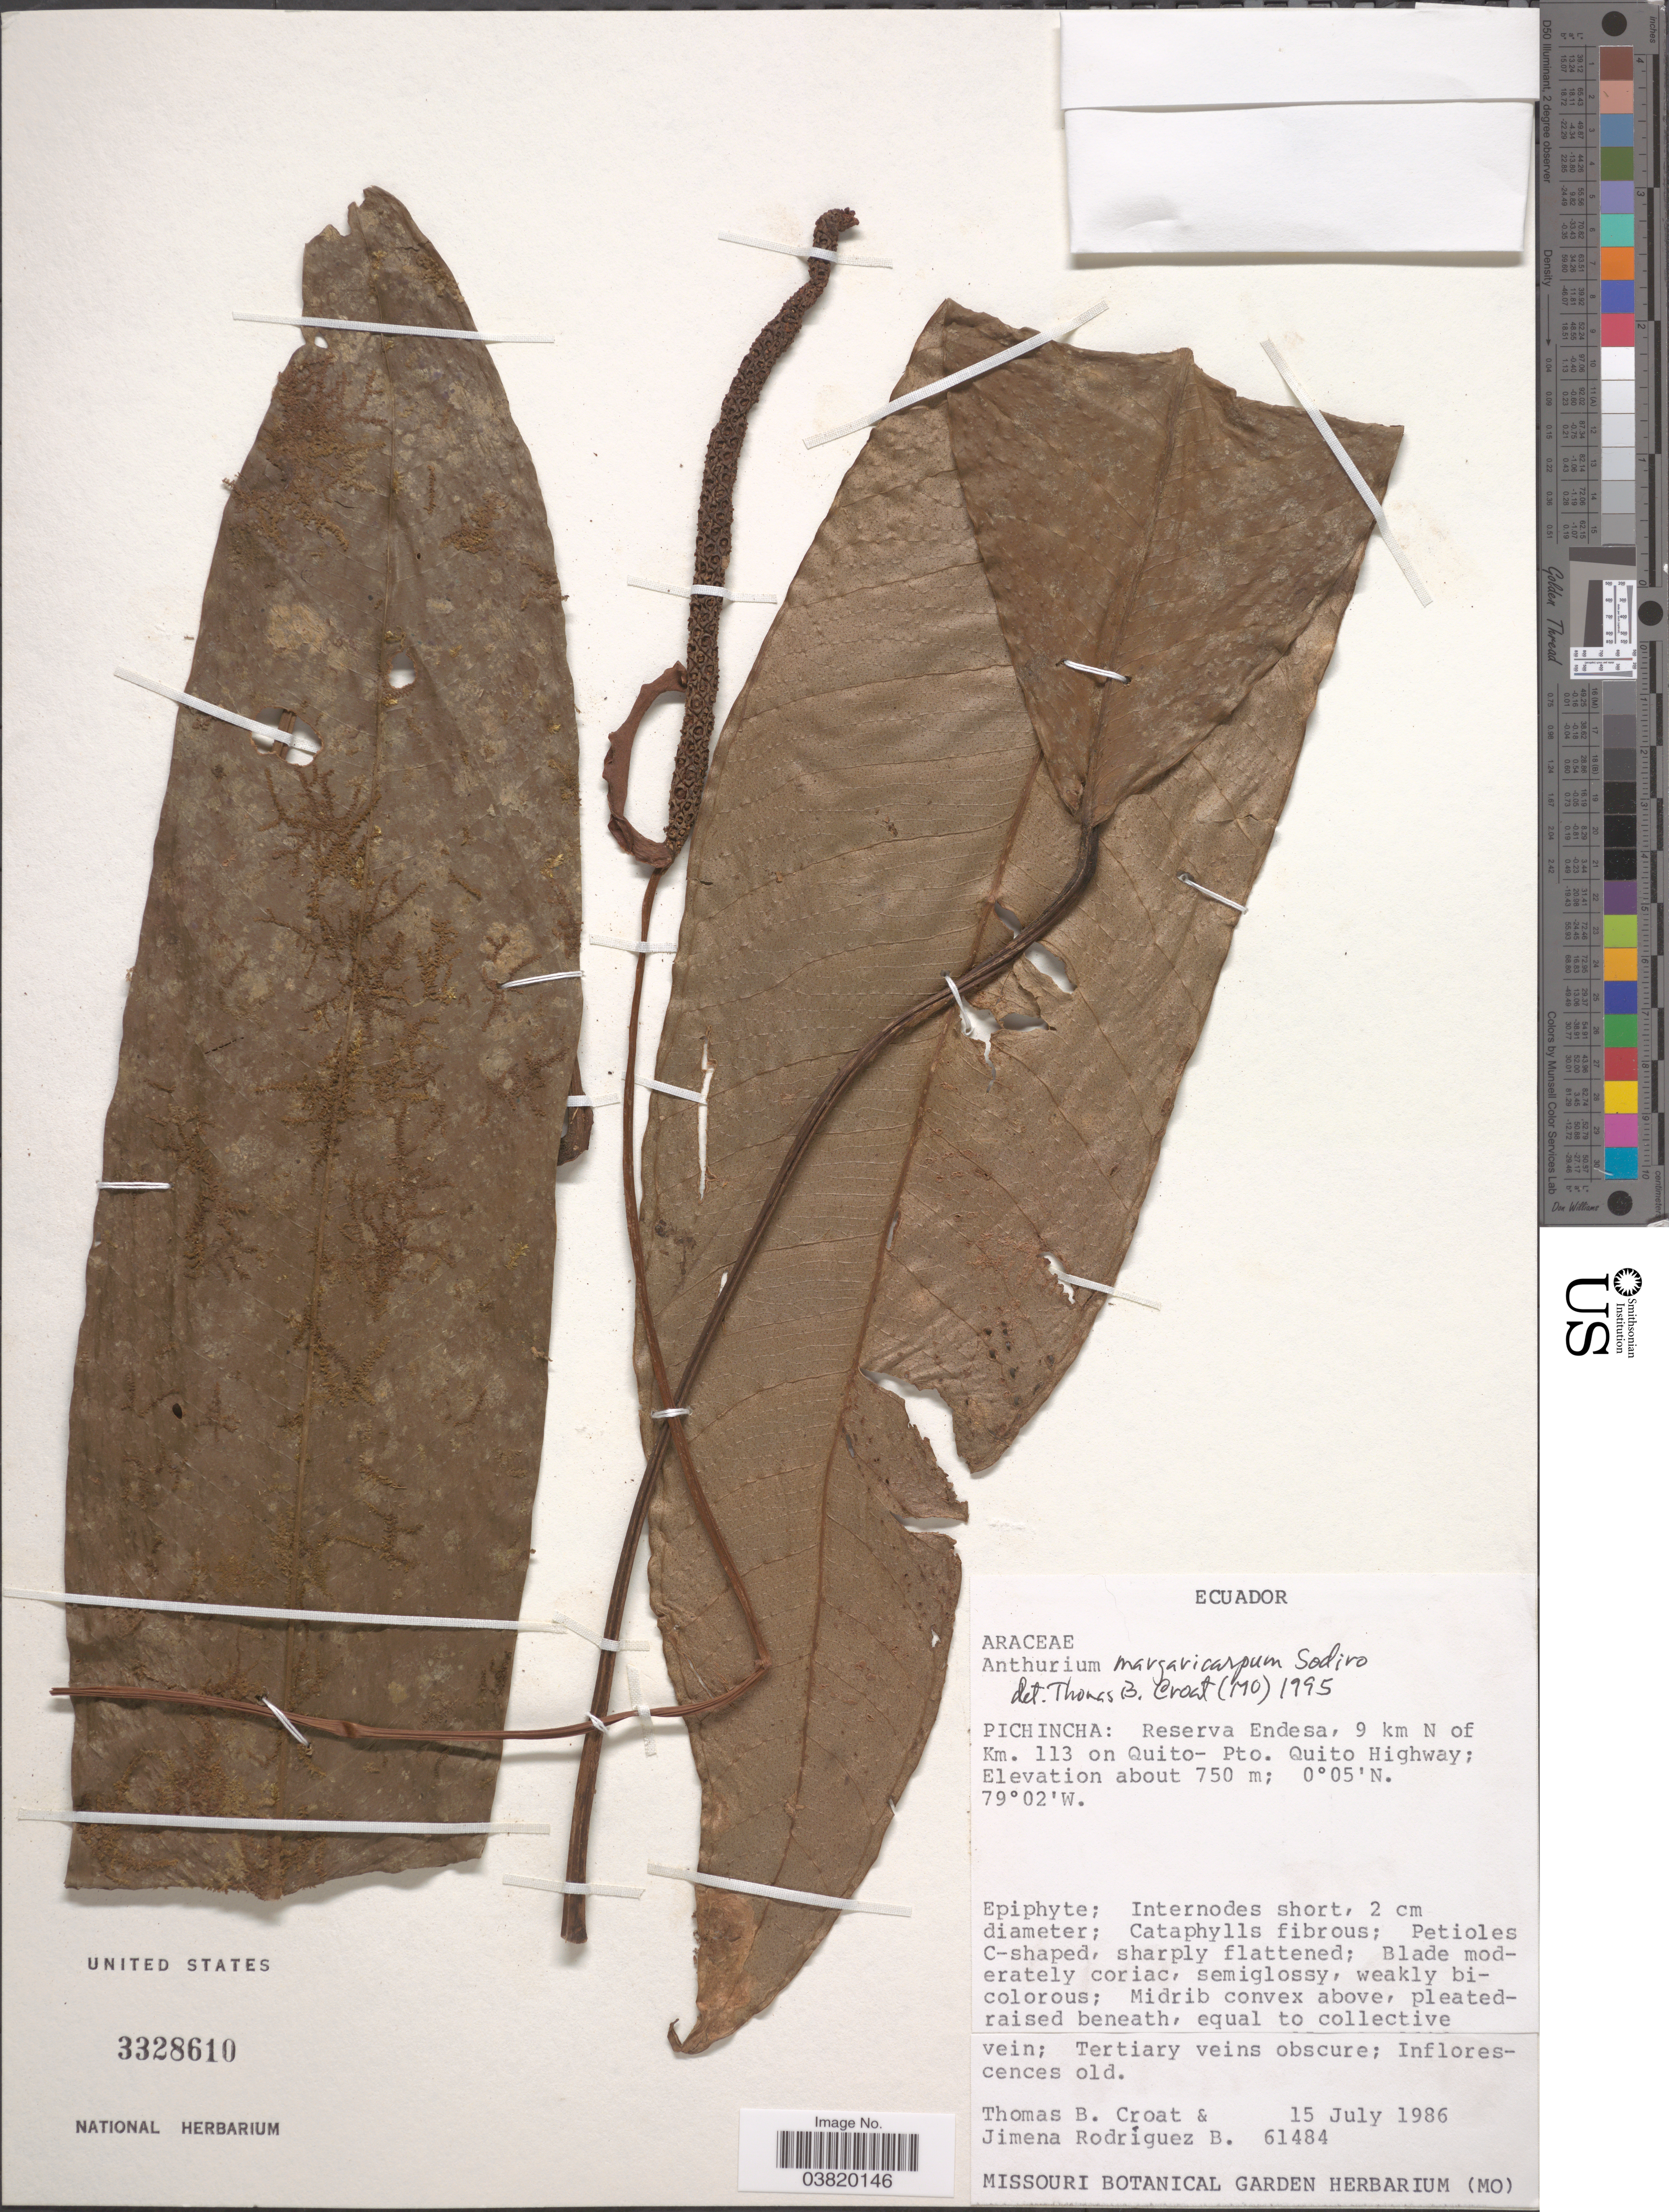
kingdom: Plantae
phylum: Tracheophyta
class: Liliopsida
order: Alismatales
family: Araceae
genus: Anthurium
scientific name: Anthurium margaricarpum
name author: Sodiro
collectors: T. B. Croat & J. Rodriguez B.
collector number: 61484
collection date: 1986-07-15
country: Ecuador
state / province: Pichincha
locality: Reserva Endesa, 9 km N of Km. 113 on Quito-Pto. Quito Highway.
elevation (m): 750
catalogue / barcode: US 3328610